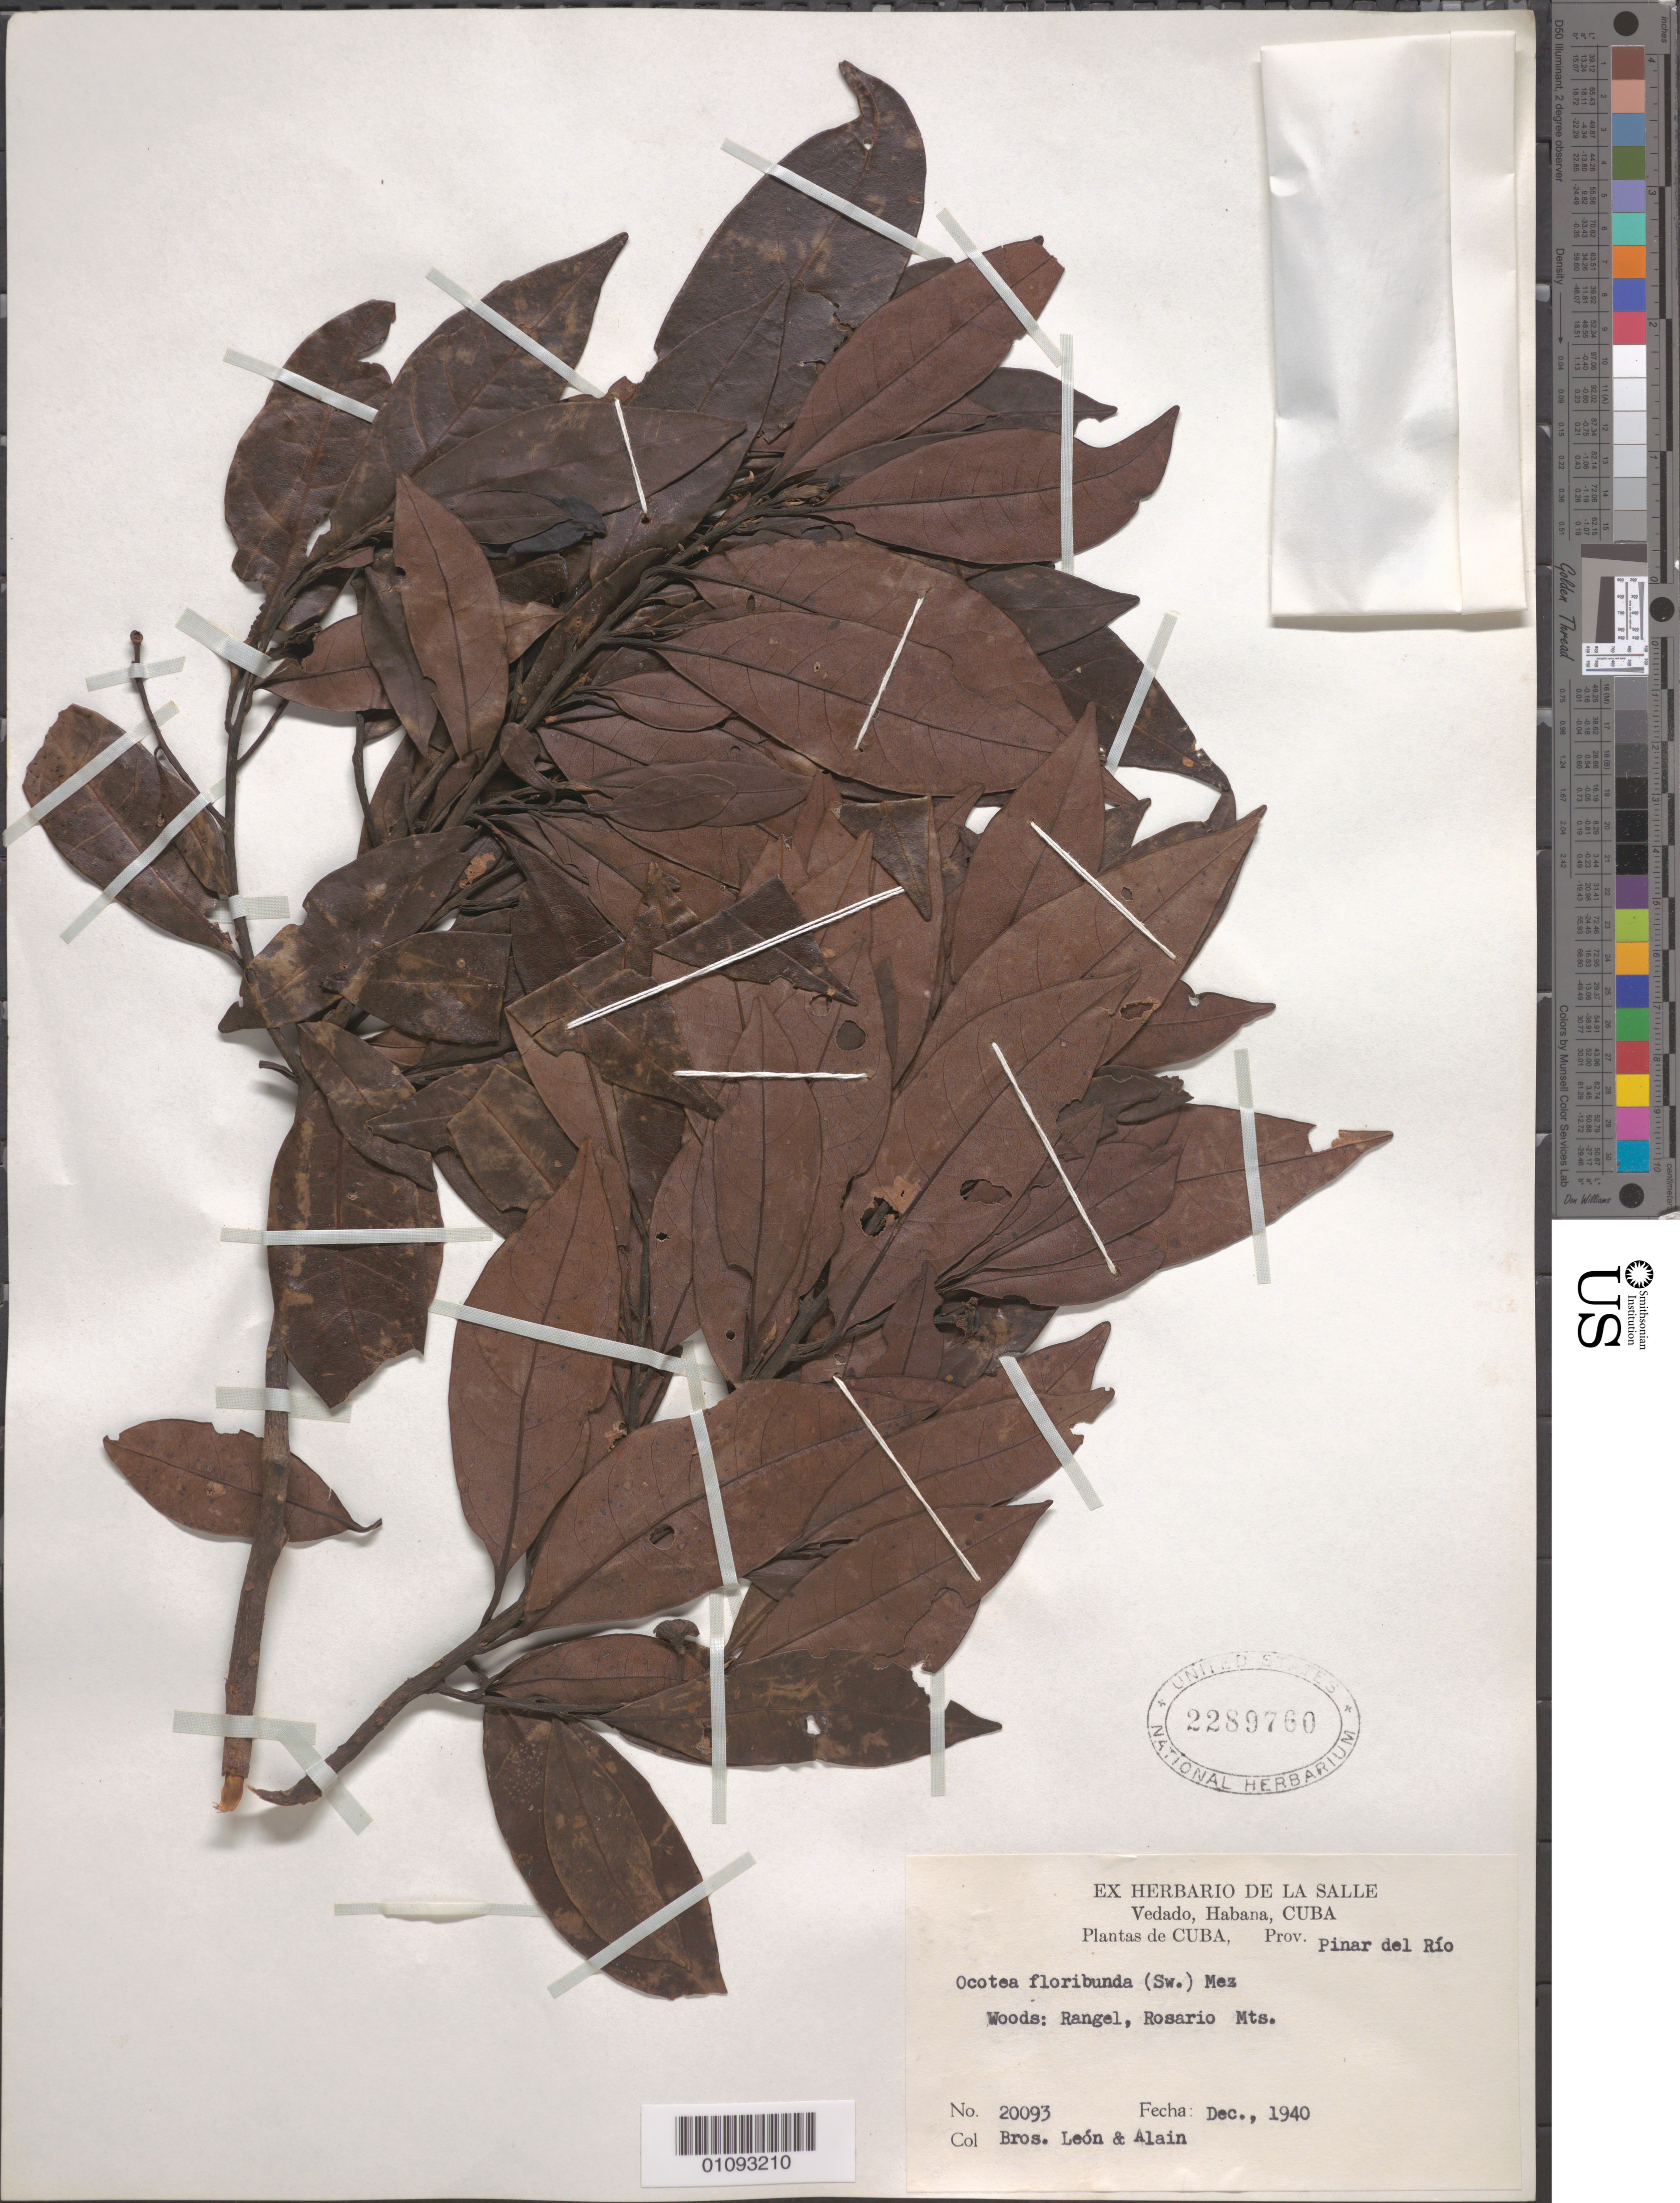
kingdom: Plantae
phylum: Tracheophyta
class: Magnoliopsida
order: Laurales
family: Lauraceae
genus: Ocotea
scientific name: Ocotea floribunda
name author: (Sw.) Mez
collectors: Bro. León & A. H. Liogier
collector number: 20093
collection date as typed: Dec 1940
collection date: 1940-12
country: Cuba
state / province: Pinar del Rio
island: Cuba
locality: Rangel, Rosario Mts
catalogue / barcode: US 2289760